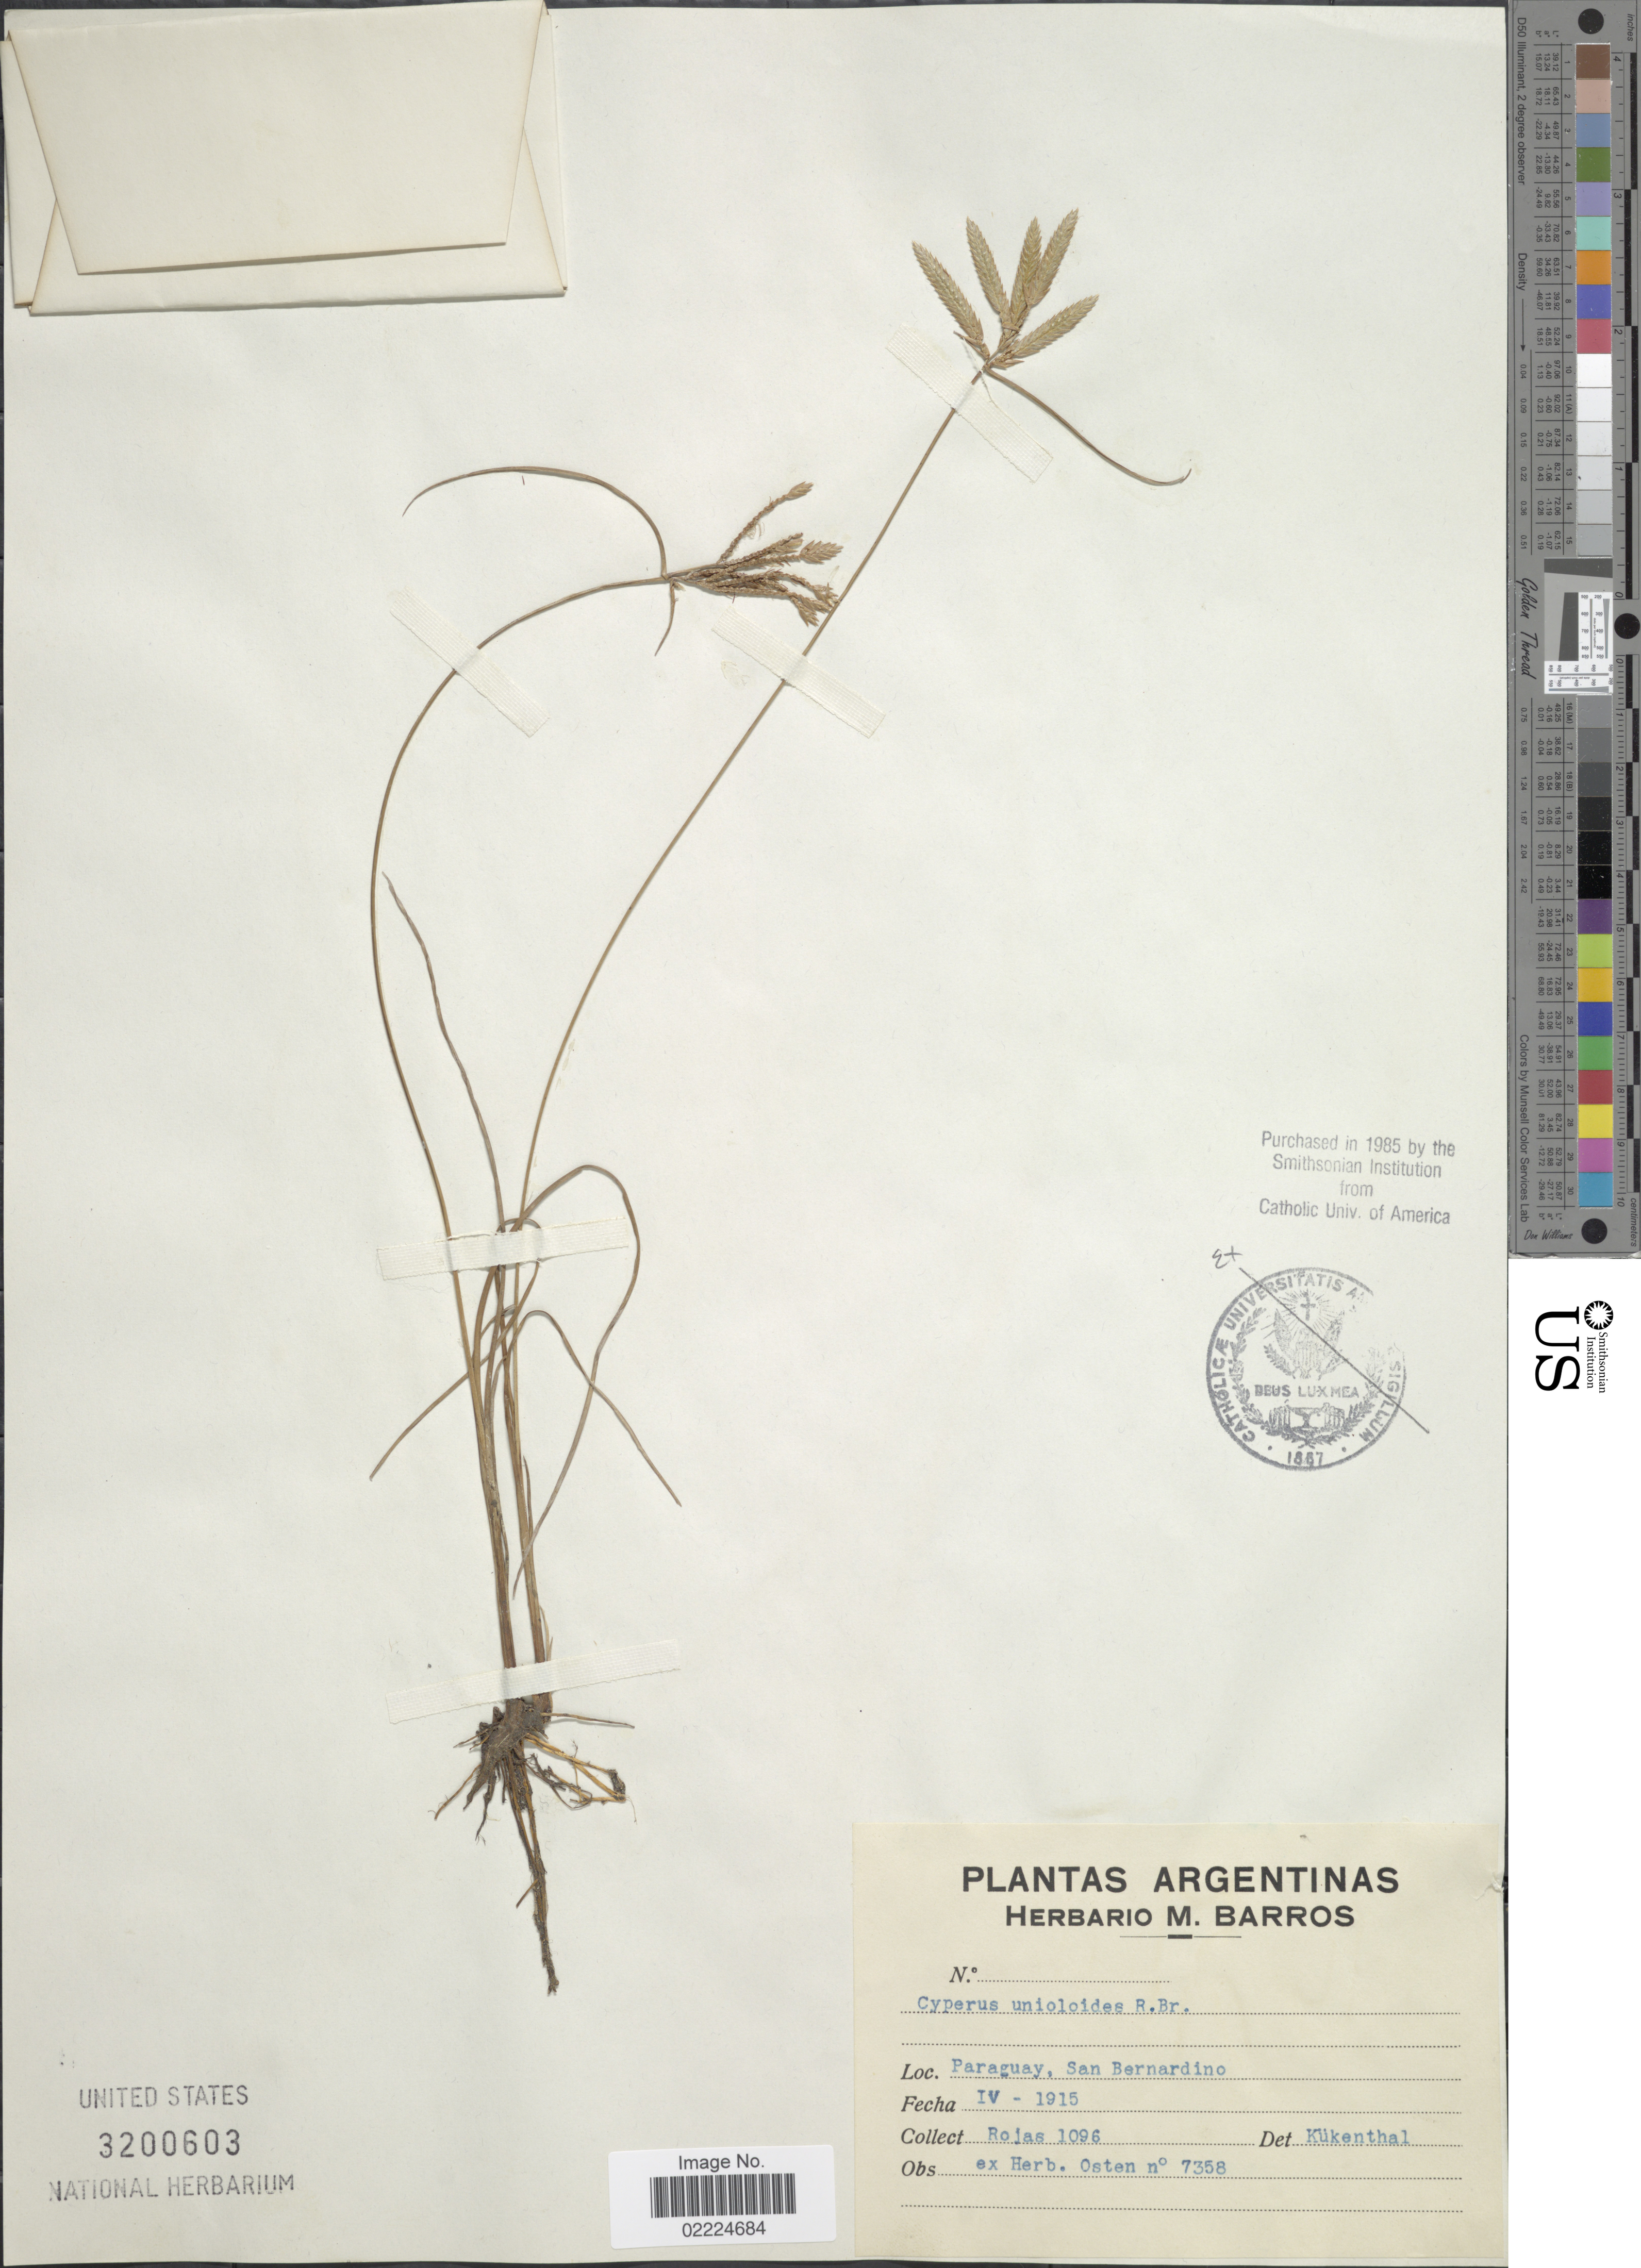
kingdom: Plantae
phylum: Tracheophyta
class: Liliopsida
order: Poales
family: Cyperaceae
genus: Cyperus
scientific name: Cyperus unioloides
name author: R. Br.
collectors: Rojas, --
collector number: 1096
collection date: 1915-04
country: Paraguay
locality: San Bernardino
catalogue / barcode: US 3200603